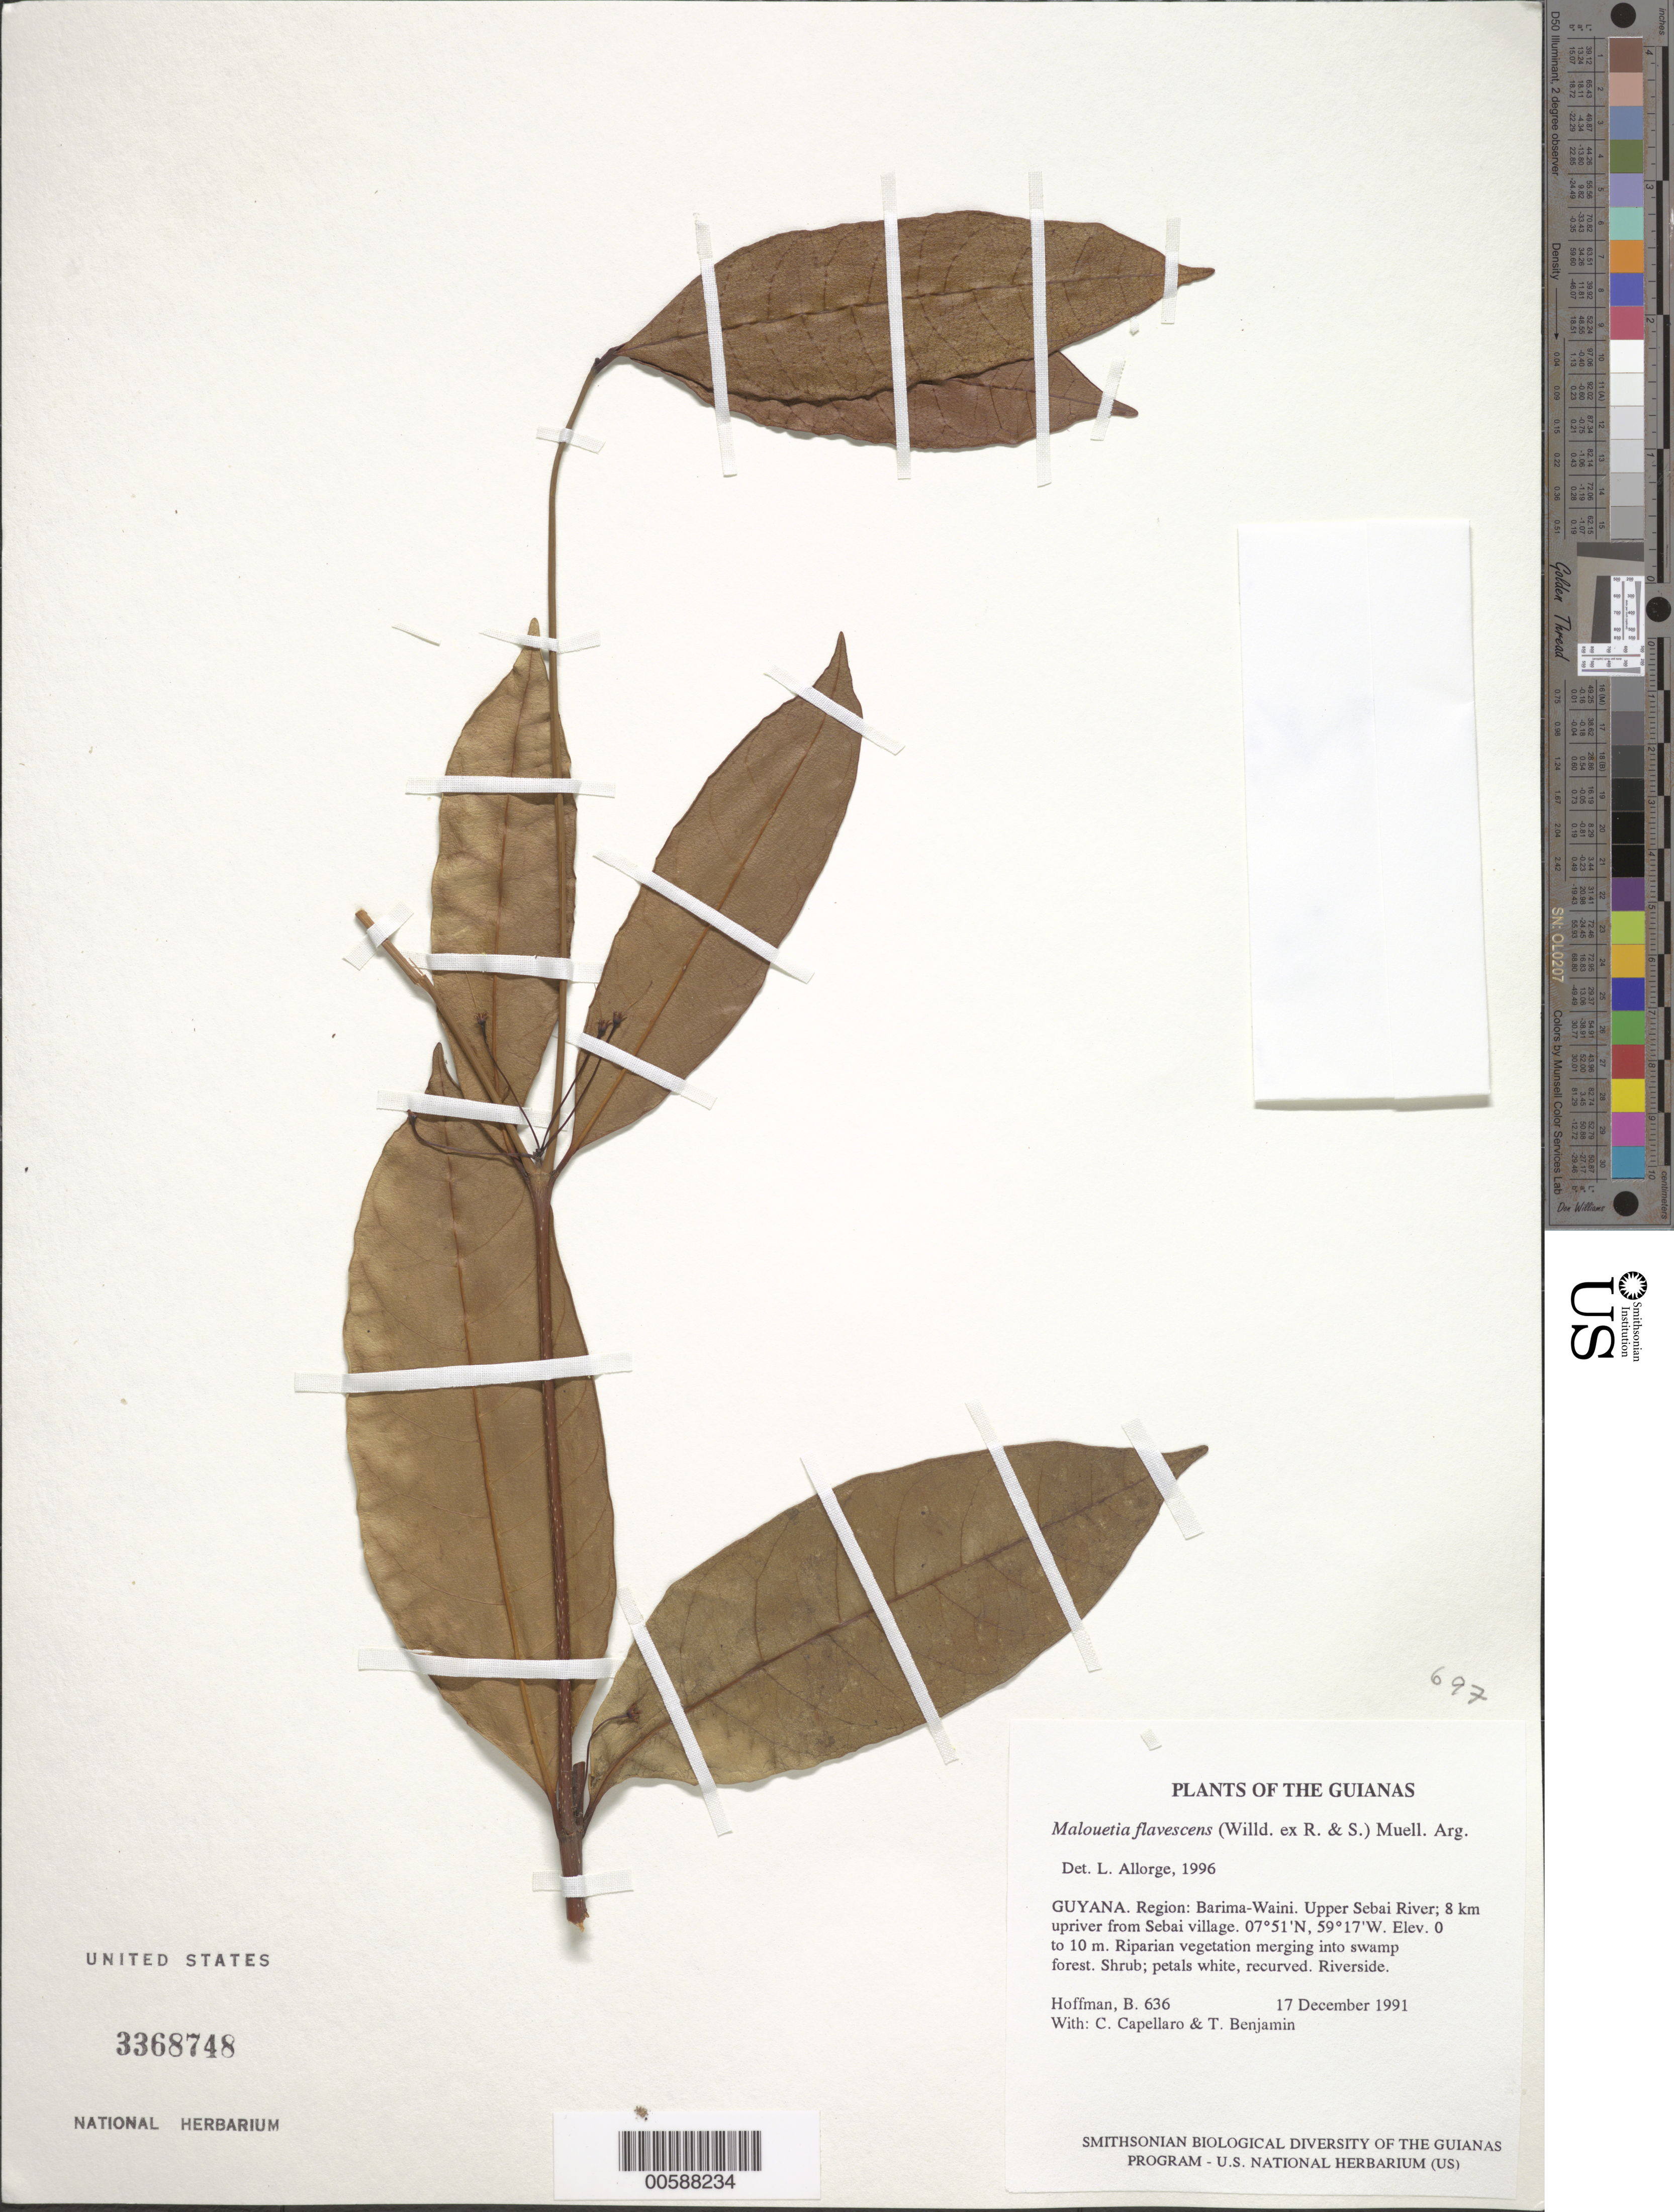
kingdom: Plantae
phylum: Tracheophyta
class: Magnoliopsida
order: Gentianales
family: Apocynaceae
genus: Malouetia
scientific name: Malouetia flavescens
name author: (Willd. ex Roemer & Schult.) Müll. Arg.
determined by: Allorge, L.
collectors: B. Hoffman, C. Capellaro & T. Benjamin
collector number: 636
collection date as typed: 17 December 1991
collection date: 1991-12-17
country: Guyana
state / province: Barima-Waini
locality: Upper Sebai River; 8 km upriver from Sebai Village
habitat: Riparian vegetation merging into swamp forest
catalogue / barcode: US 3368748